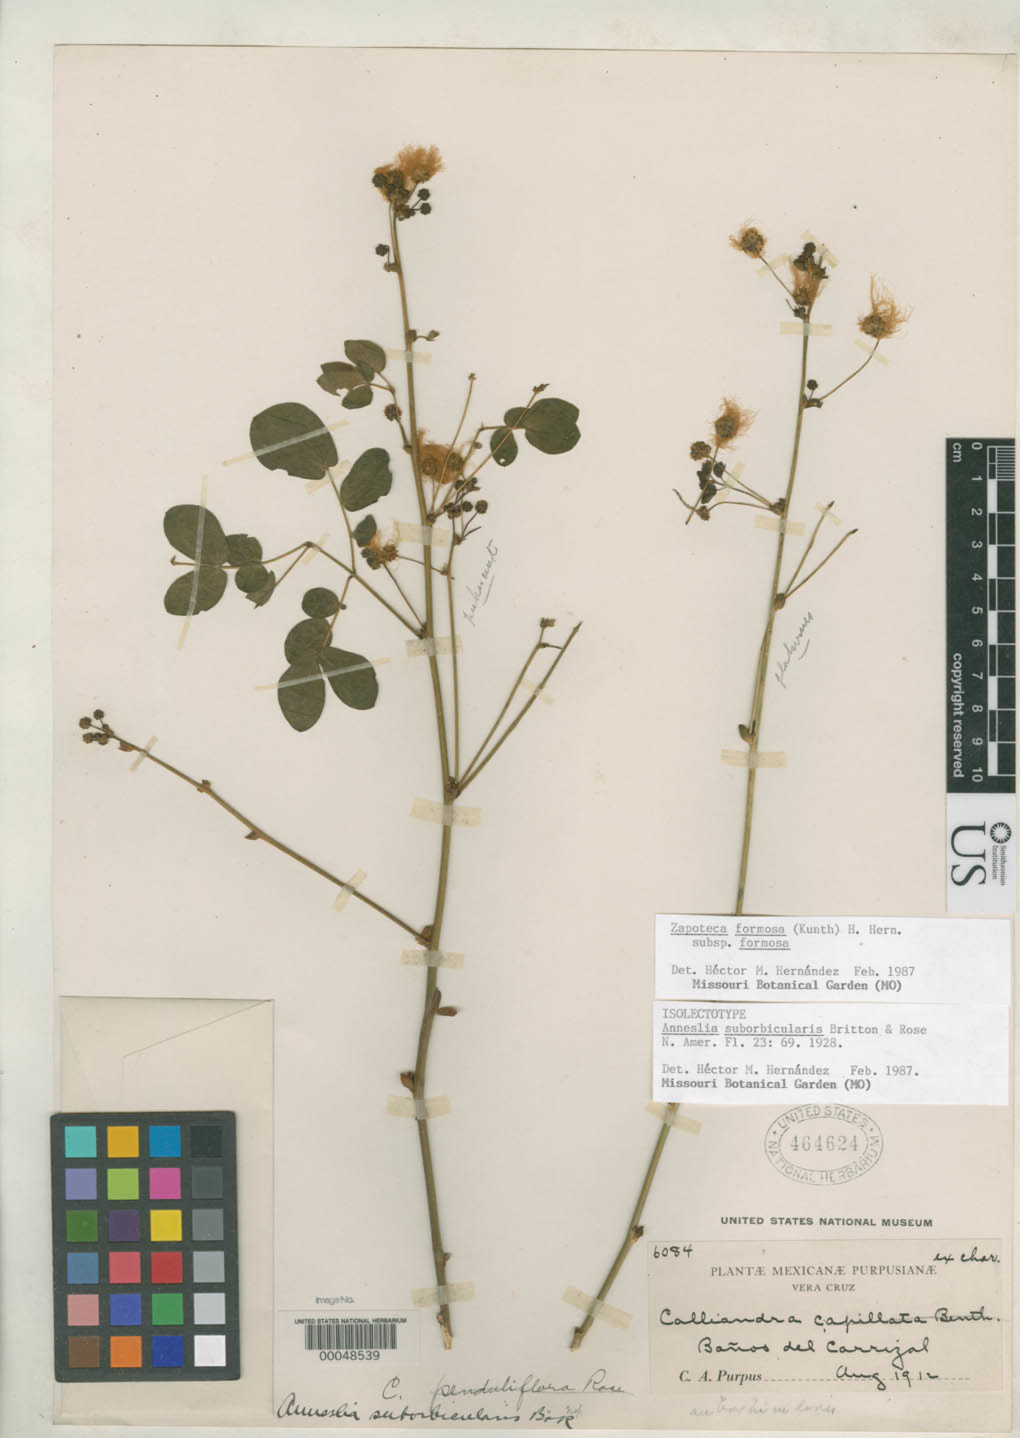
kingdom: Plantae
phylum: Tracheophyta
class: Magnoliopsida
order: Fabales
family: Fabaceae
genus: Anneslia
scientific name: Anneslia suborbicularis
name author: Britton & Rose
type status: Isolectotype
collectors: C. A. Purpus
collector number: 6084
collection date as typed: Aug 1912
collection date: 1912-08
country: Mexico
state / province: Veracruz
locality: Banos del Carrizal.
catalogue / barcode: US 464624